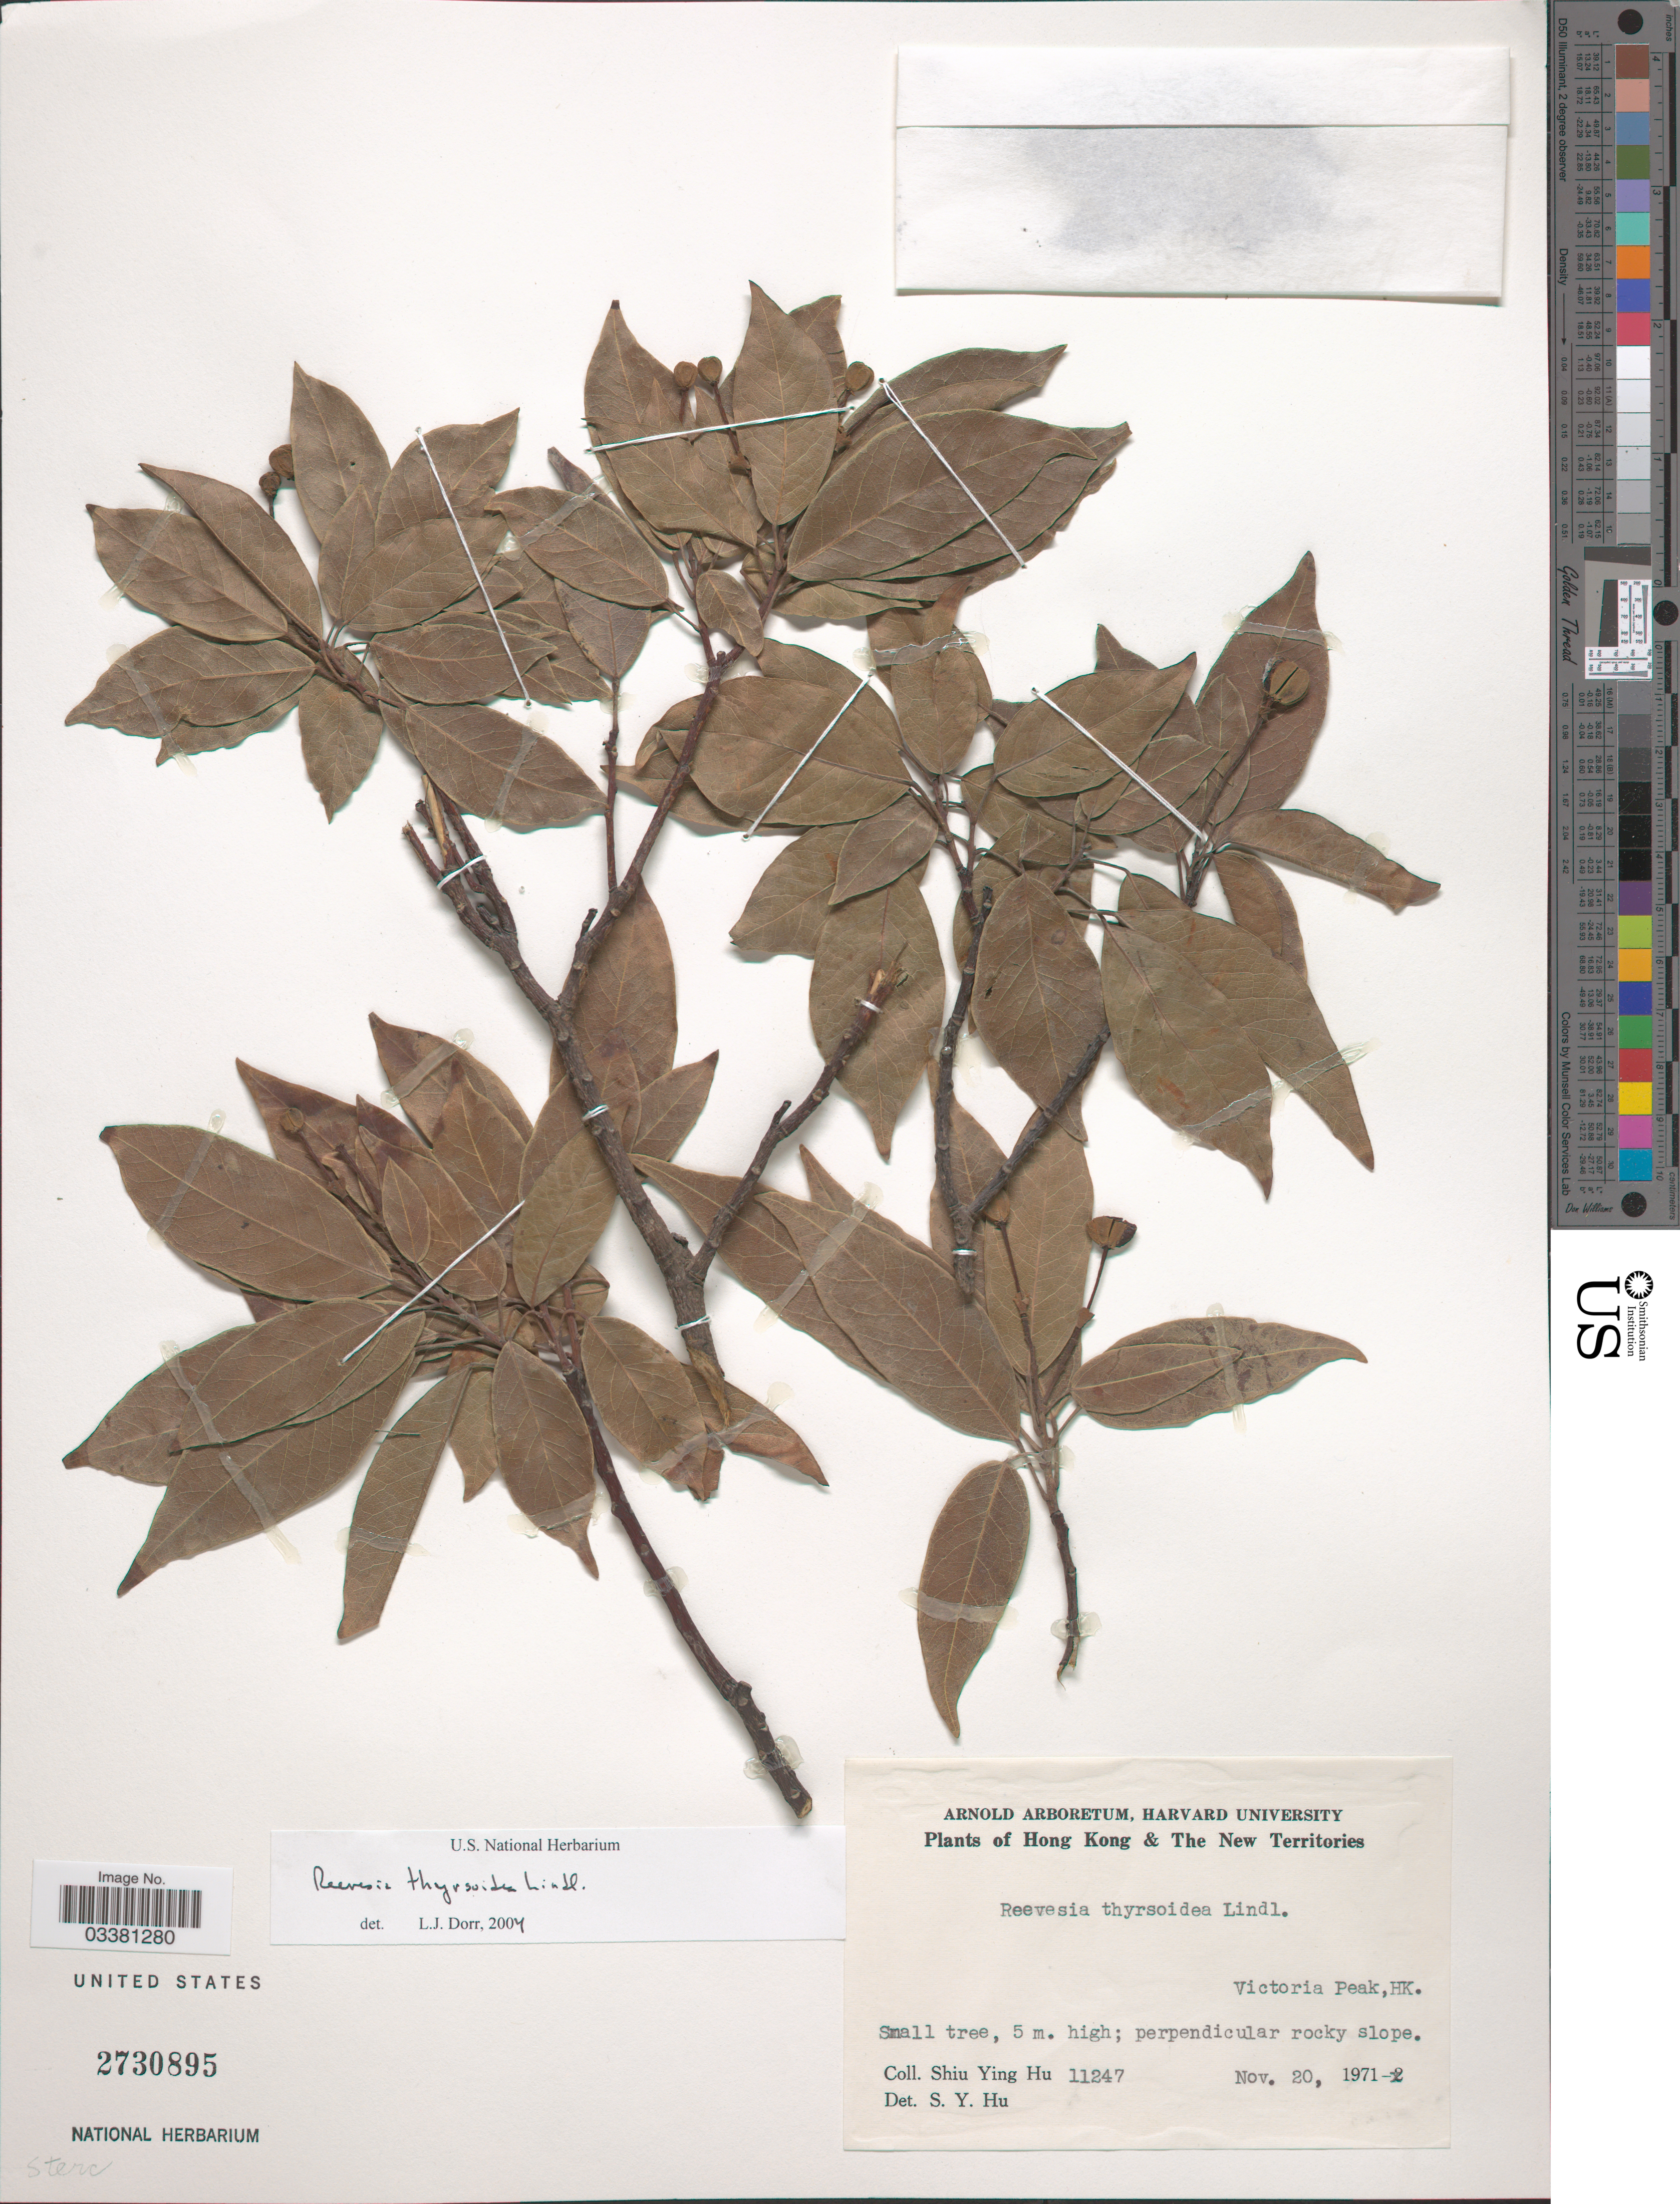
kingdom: Plantae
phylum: Tracheophyta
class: Magnoliopsida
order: Malvales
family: Malvaceae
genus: Reevesia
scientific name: Reevesia thyrsoidea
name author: Lindl.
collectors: S. Y. Hu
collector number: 11247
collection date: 1971-11-20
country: China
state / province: Hong Kong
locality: Hong Kong & The New Territories. Victoria Peak.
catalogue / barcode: US 2730895